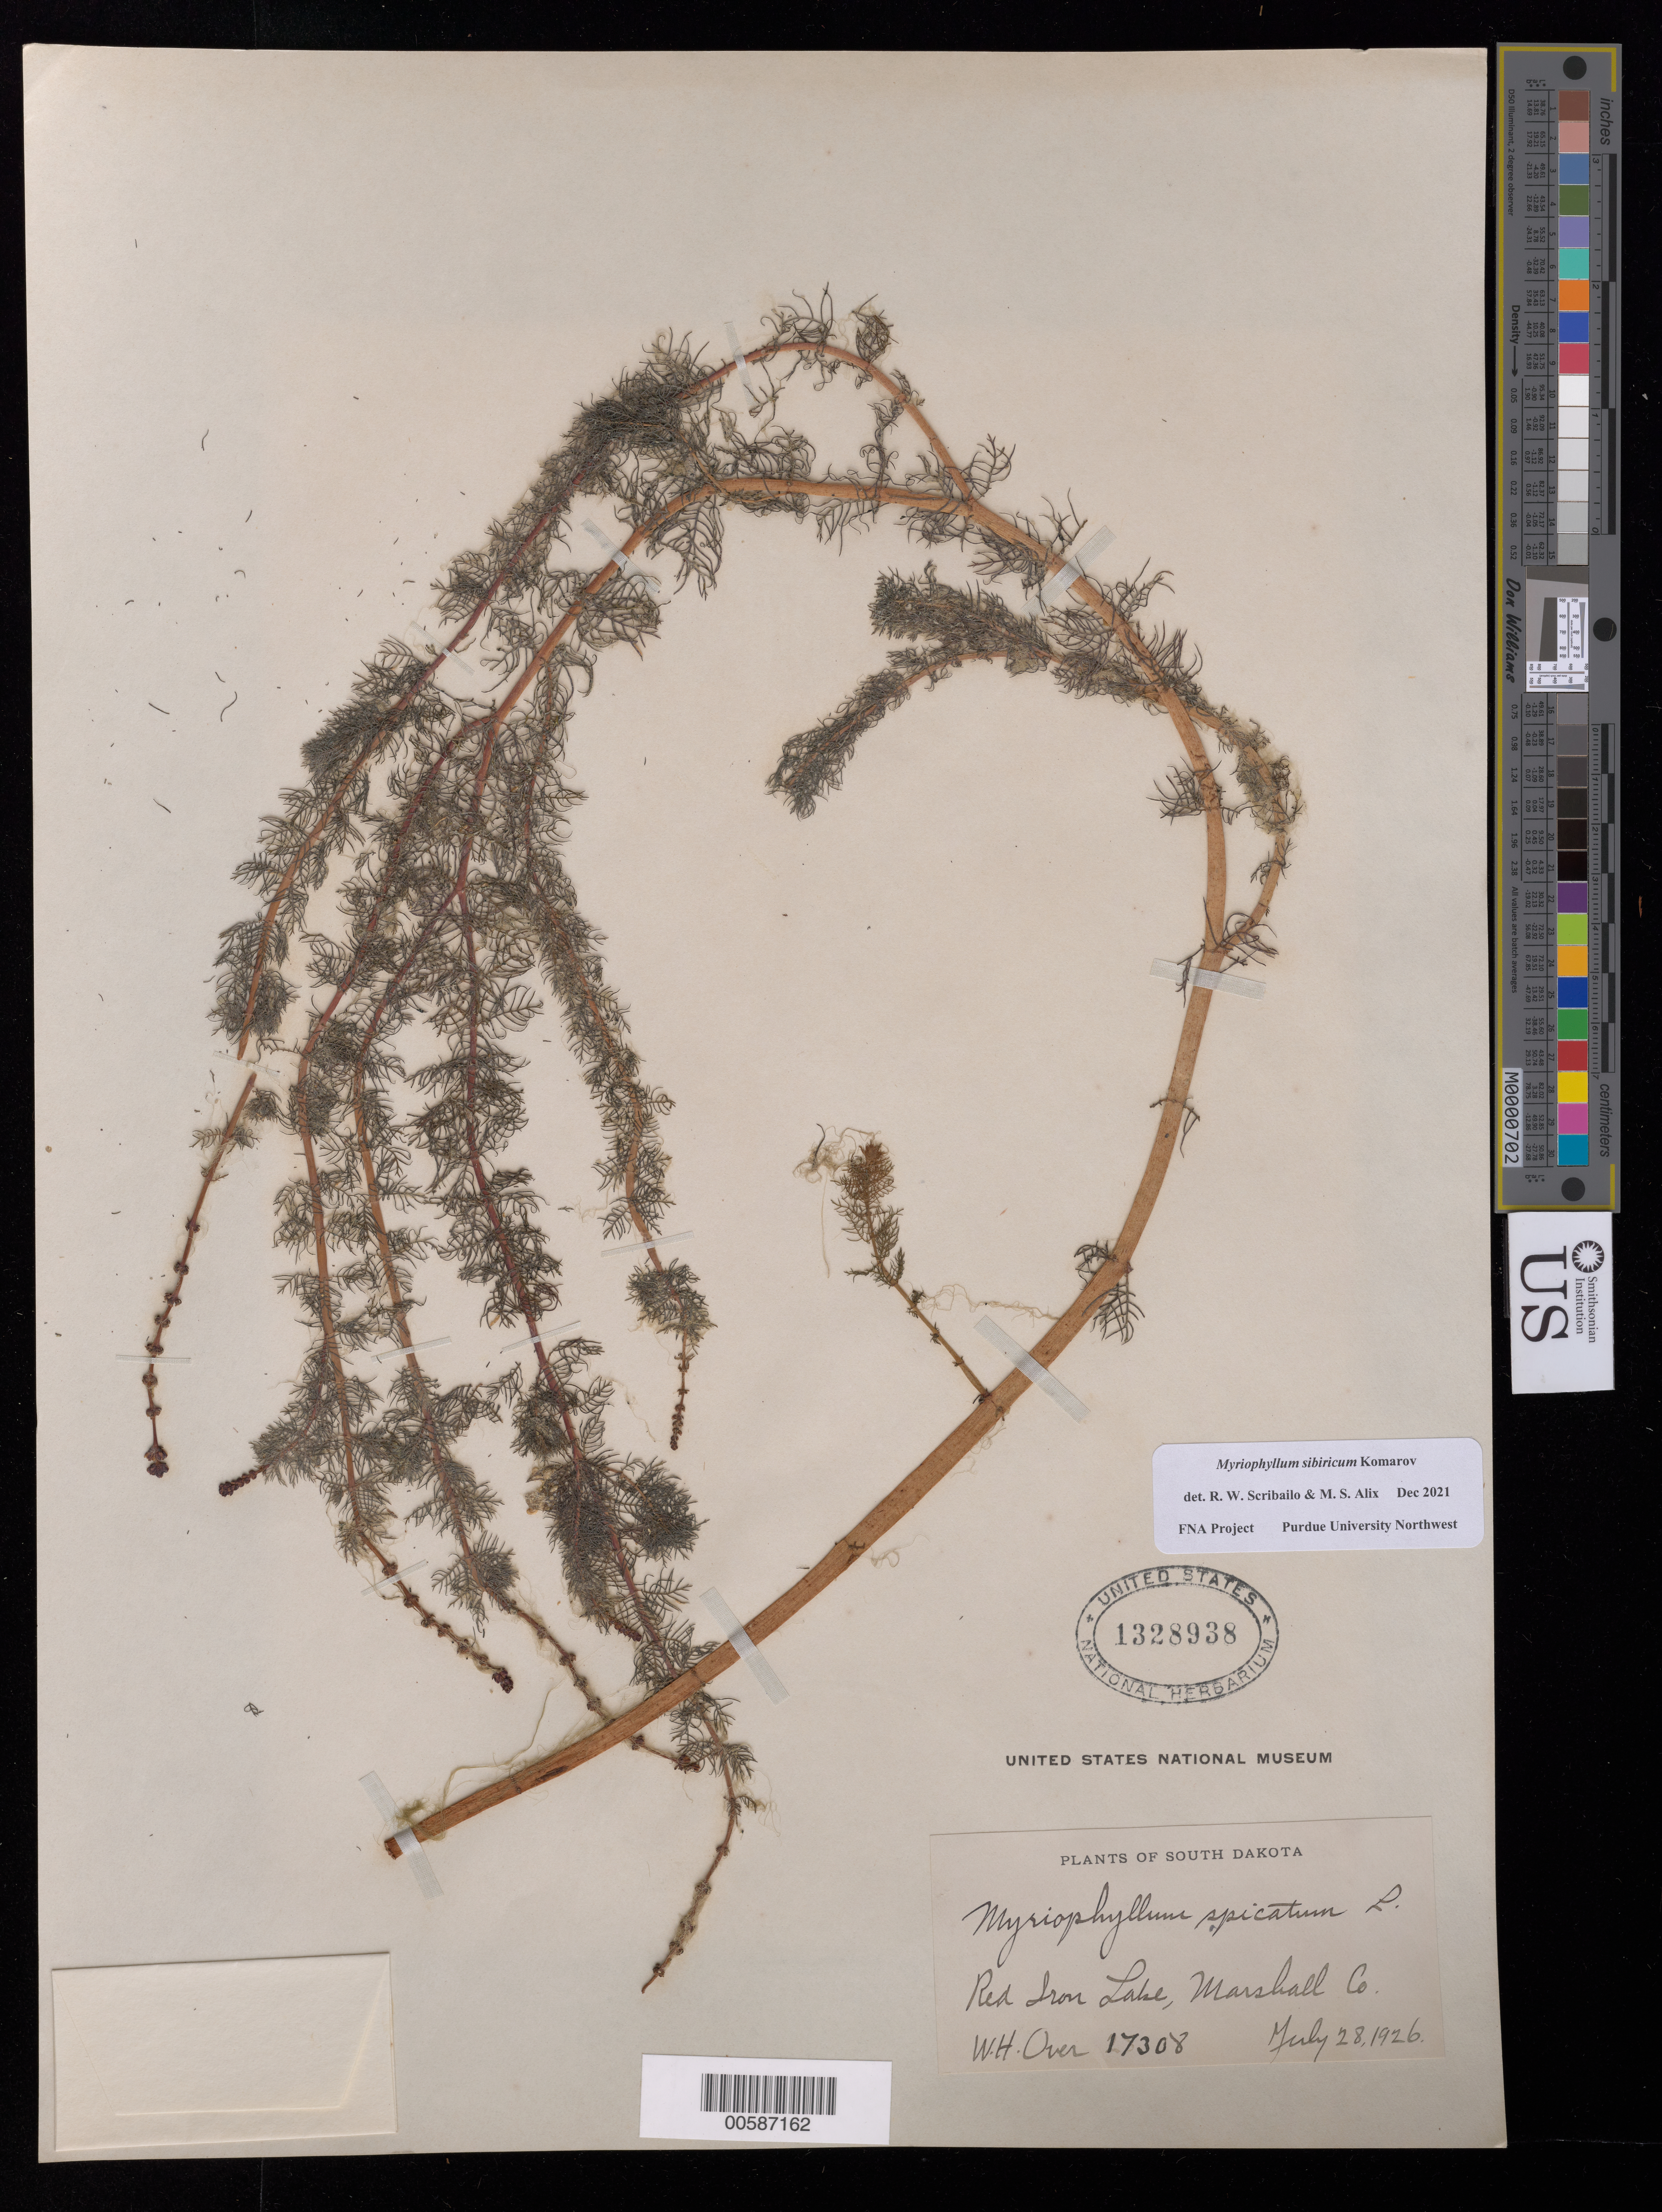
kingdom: Plantae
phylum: Tracheophyta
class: Magnoliopsida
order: Saxifragales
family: Haloragaceae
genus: Myriophyllum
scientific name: Myriophyllum sibiricum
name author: Kom.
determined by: Scribailo, R. W.; Alix, M. S.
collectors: W. Over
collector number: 17308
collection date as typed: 28 Jul 1926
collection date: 1926-07-28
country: United States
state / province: South Dakota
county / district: Marshall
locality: Red Iron Lake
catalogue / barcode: US 1328938